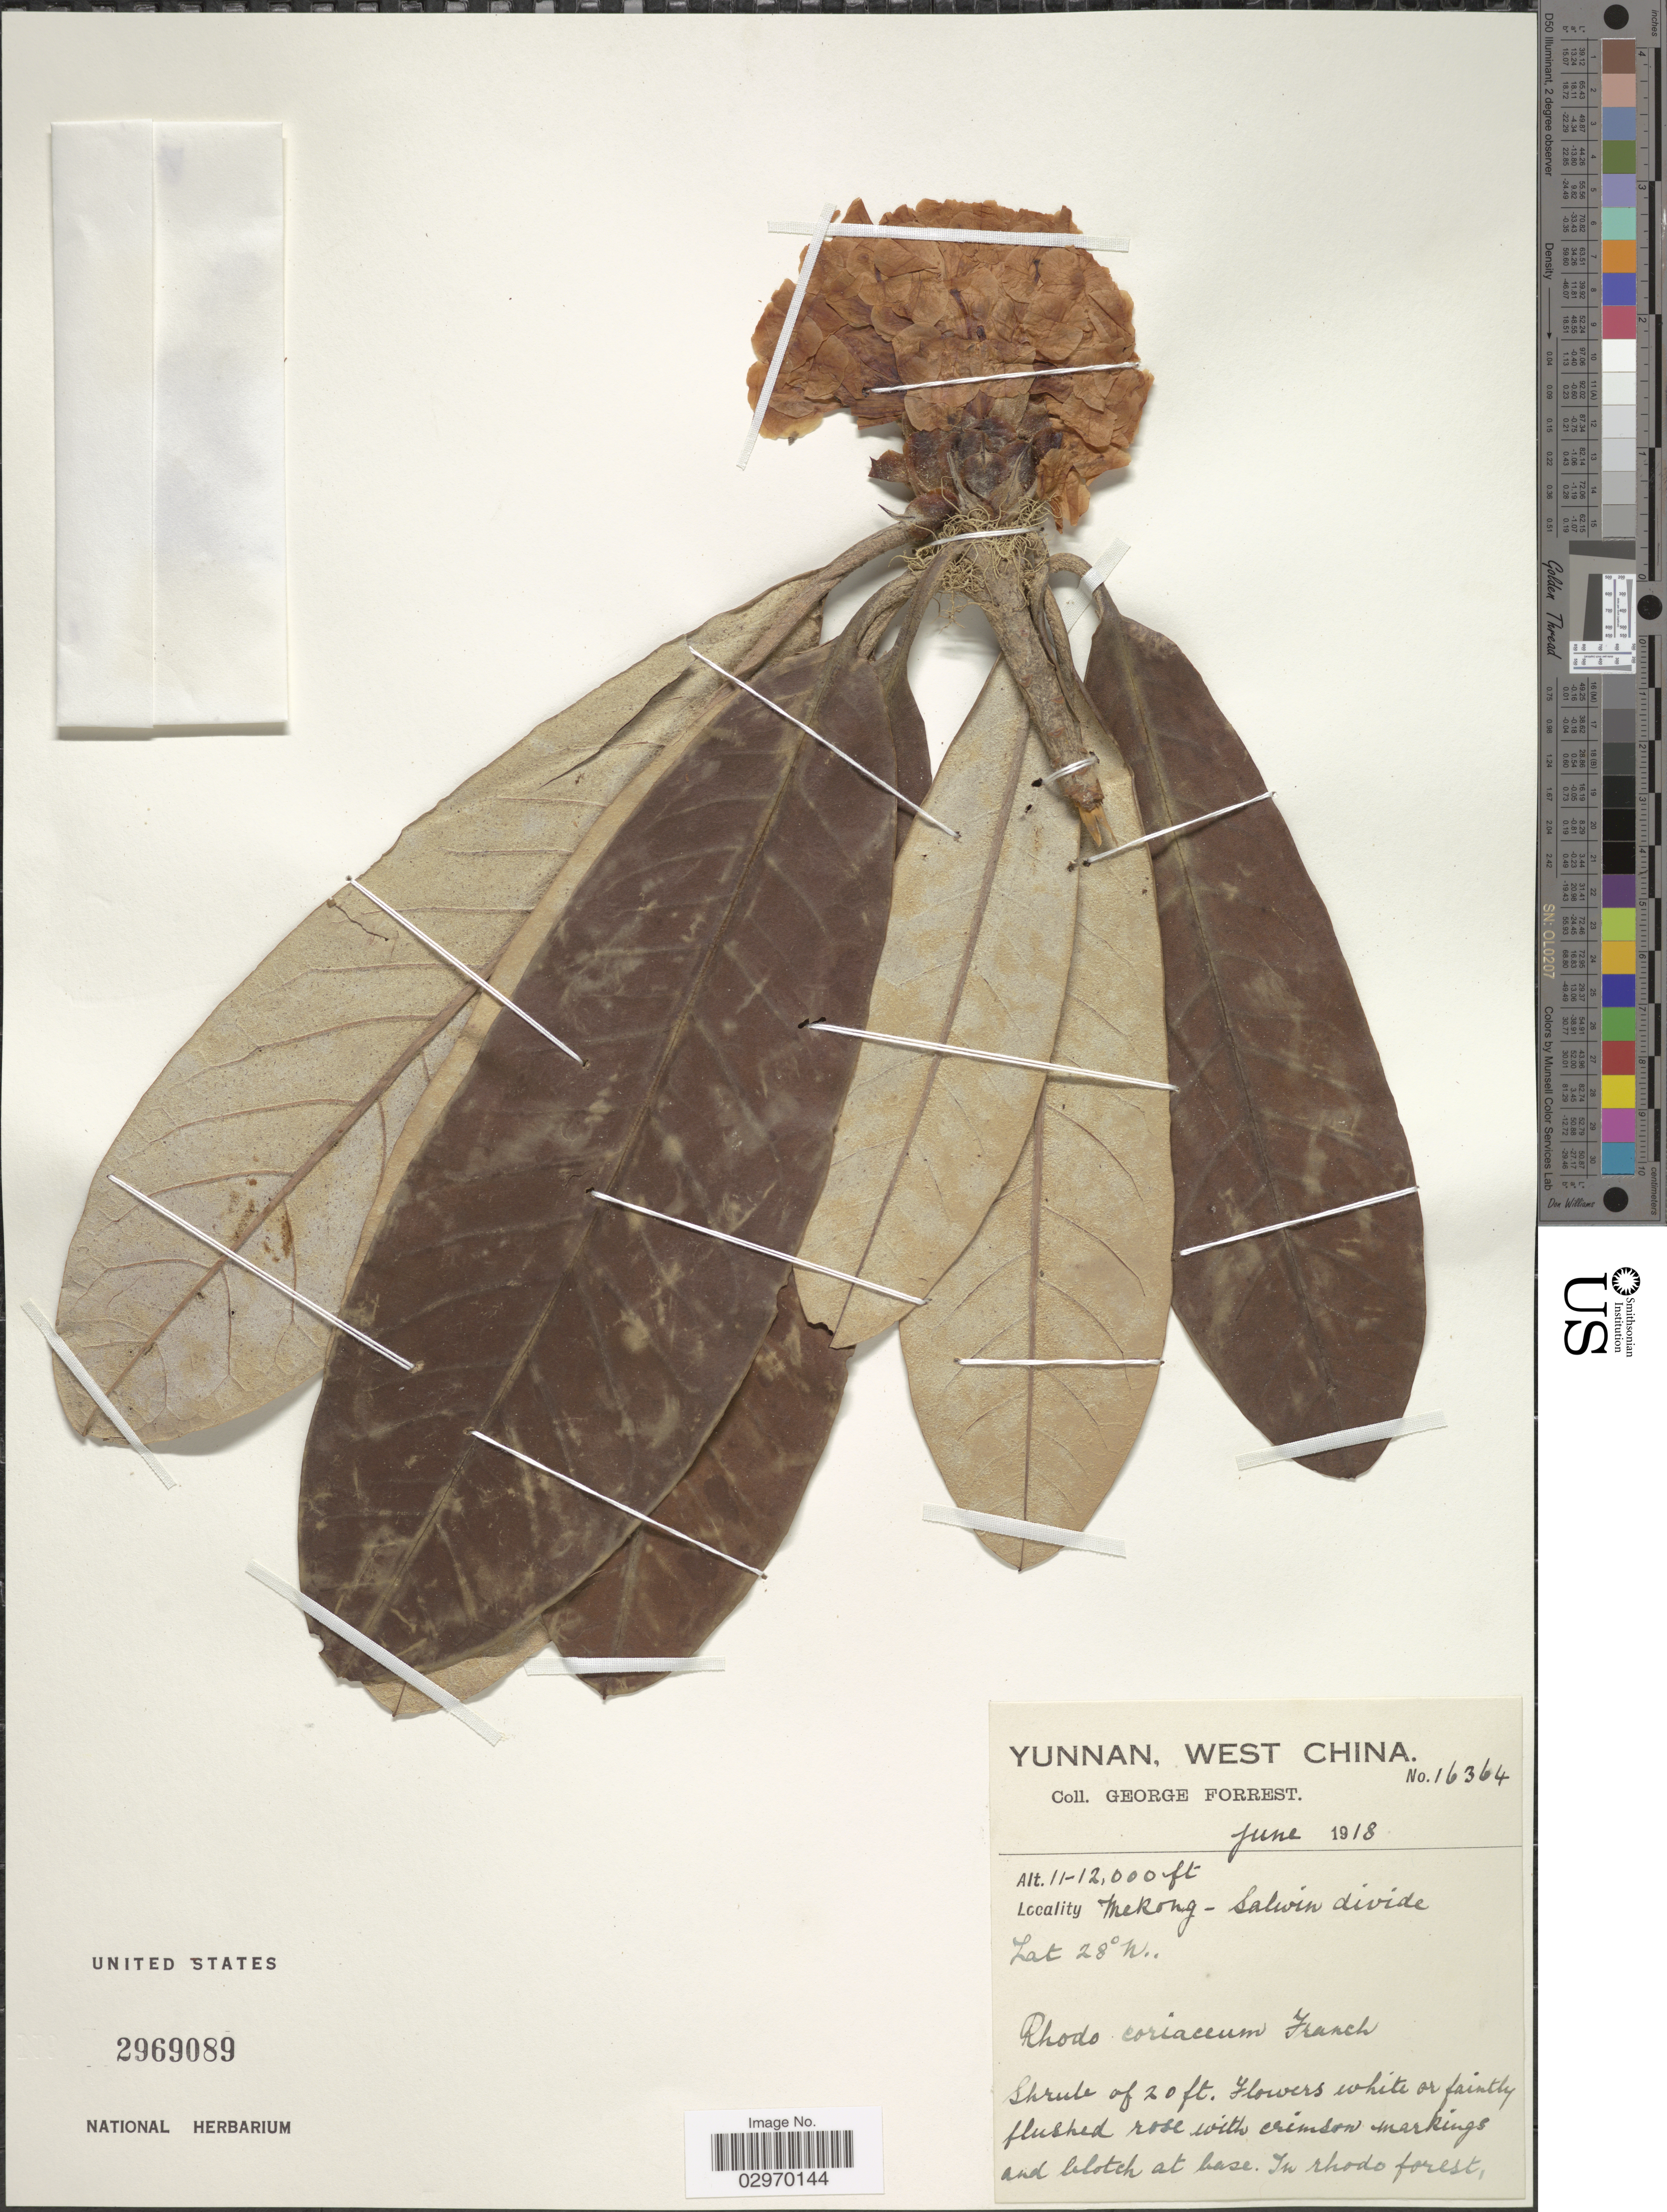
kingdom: Plantae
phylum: Tracheophyta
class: Magnoliopsida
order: Ericales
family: Ericaceae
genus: Rhododendron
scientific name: Rhododendron coriaceum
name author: Franch.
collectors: G. Forrest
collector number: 16364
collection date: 1918-06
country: China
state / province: Yunnan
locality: West China. Mekong-Salwin divide.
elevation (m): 3353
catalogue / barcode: US 2969089